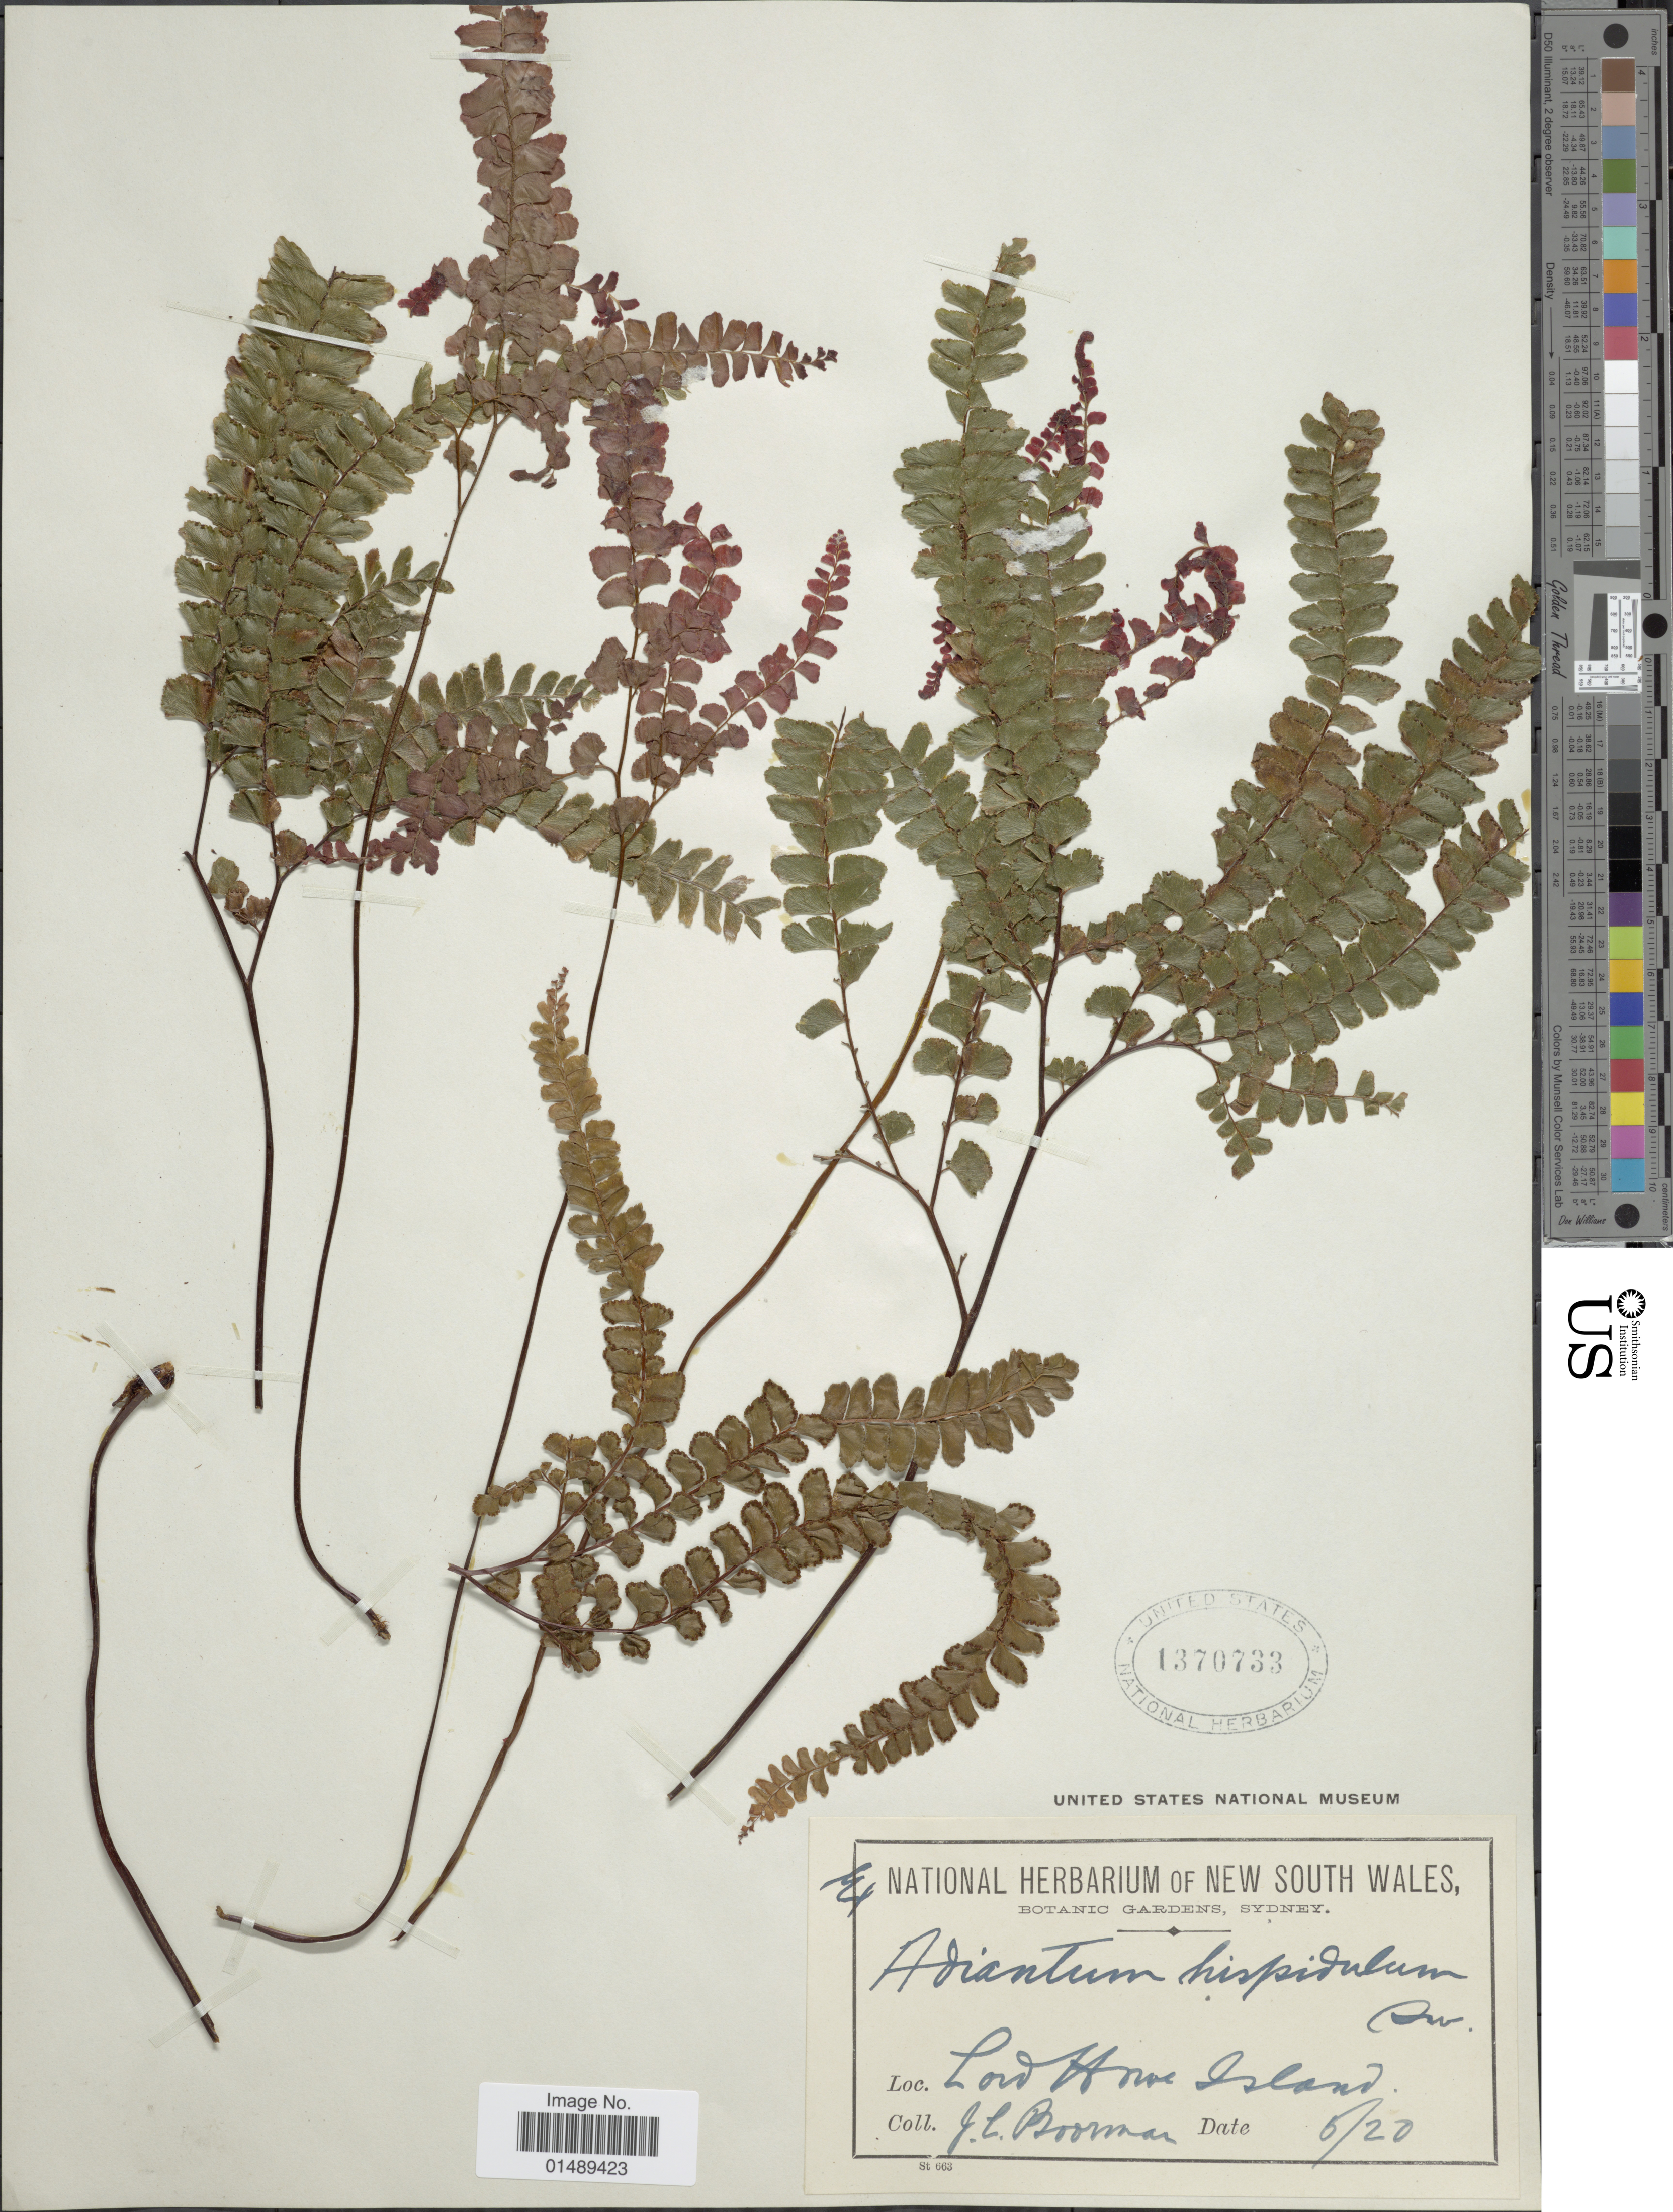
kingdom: Plantae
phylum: Tracheophyta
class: Polypodiopsida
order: Polypodiales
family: Pteridaceae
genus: Adiantum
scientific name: Adiantum hispidulum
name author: Sw.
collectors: J. Boorman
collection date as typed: Transcribed d/m/y: /5/20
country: Australia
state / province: New South Wales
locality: Lord Howe island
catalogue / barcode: US 1370733